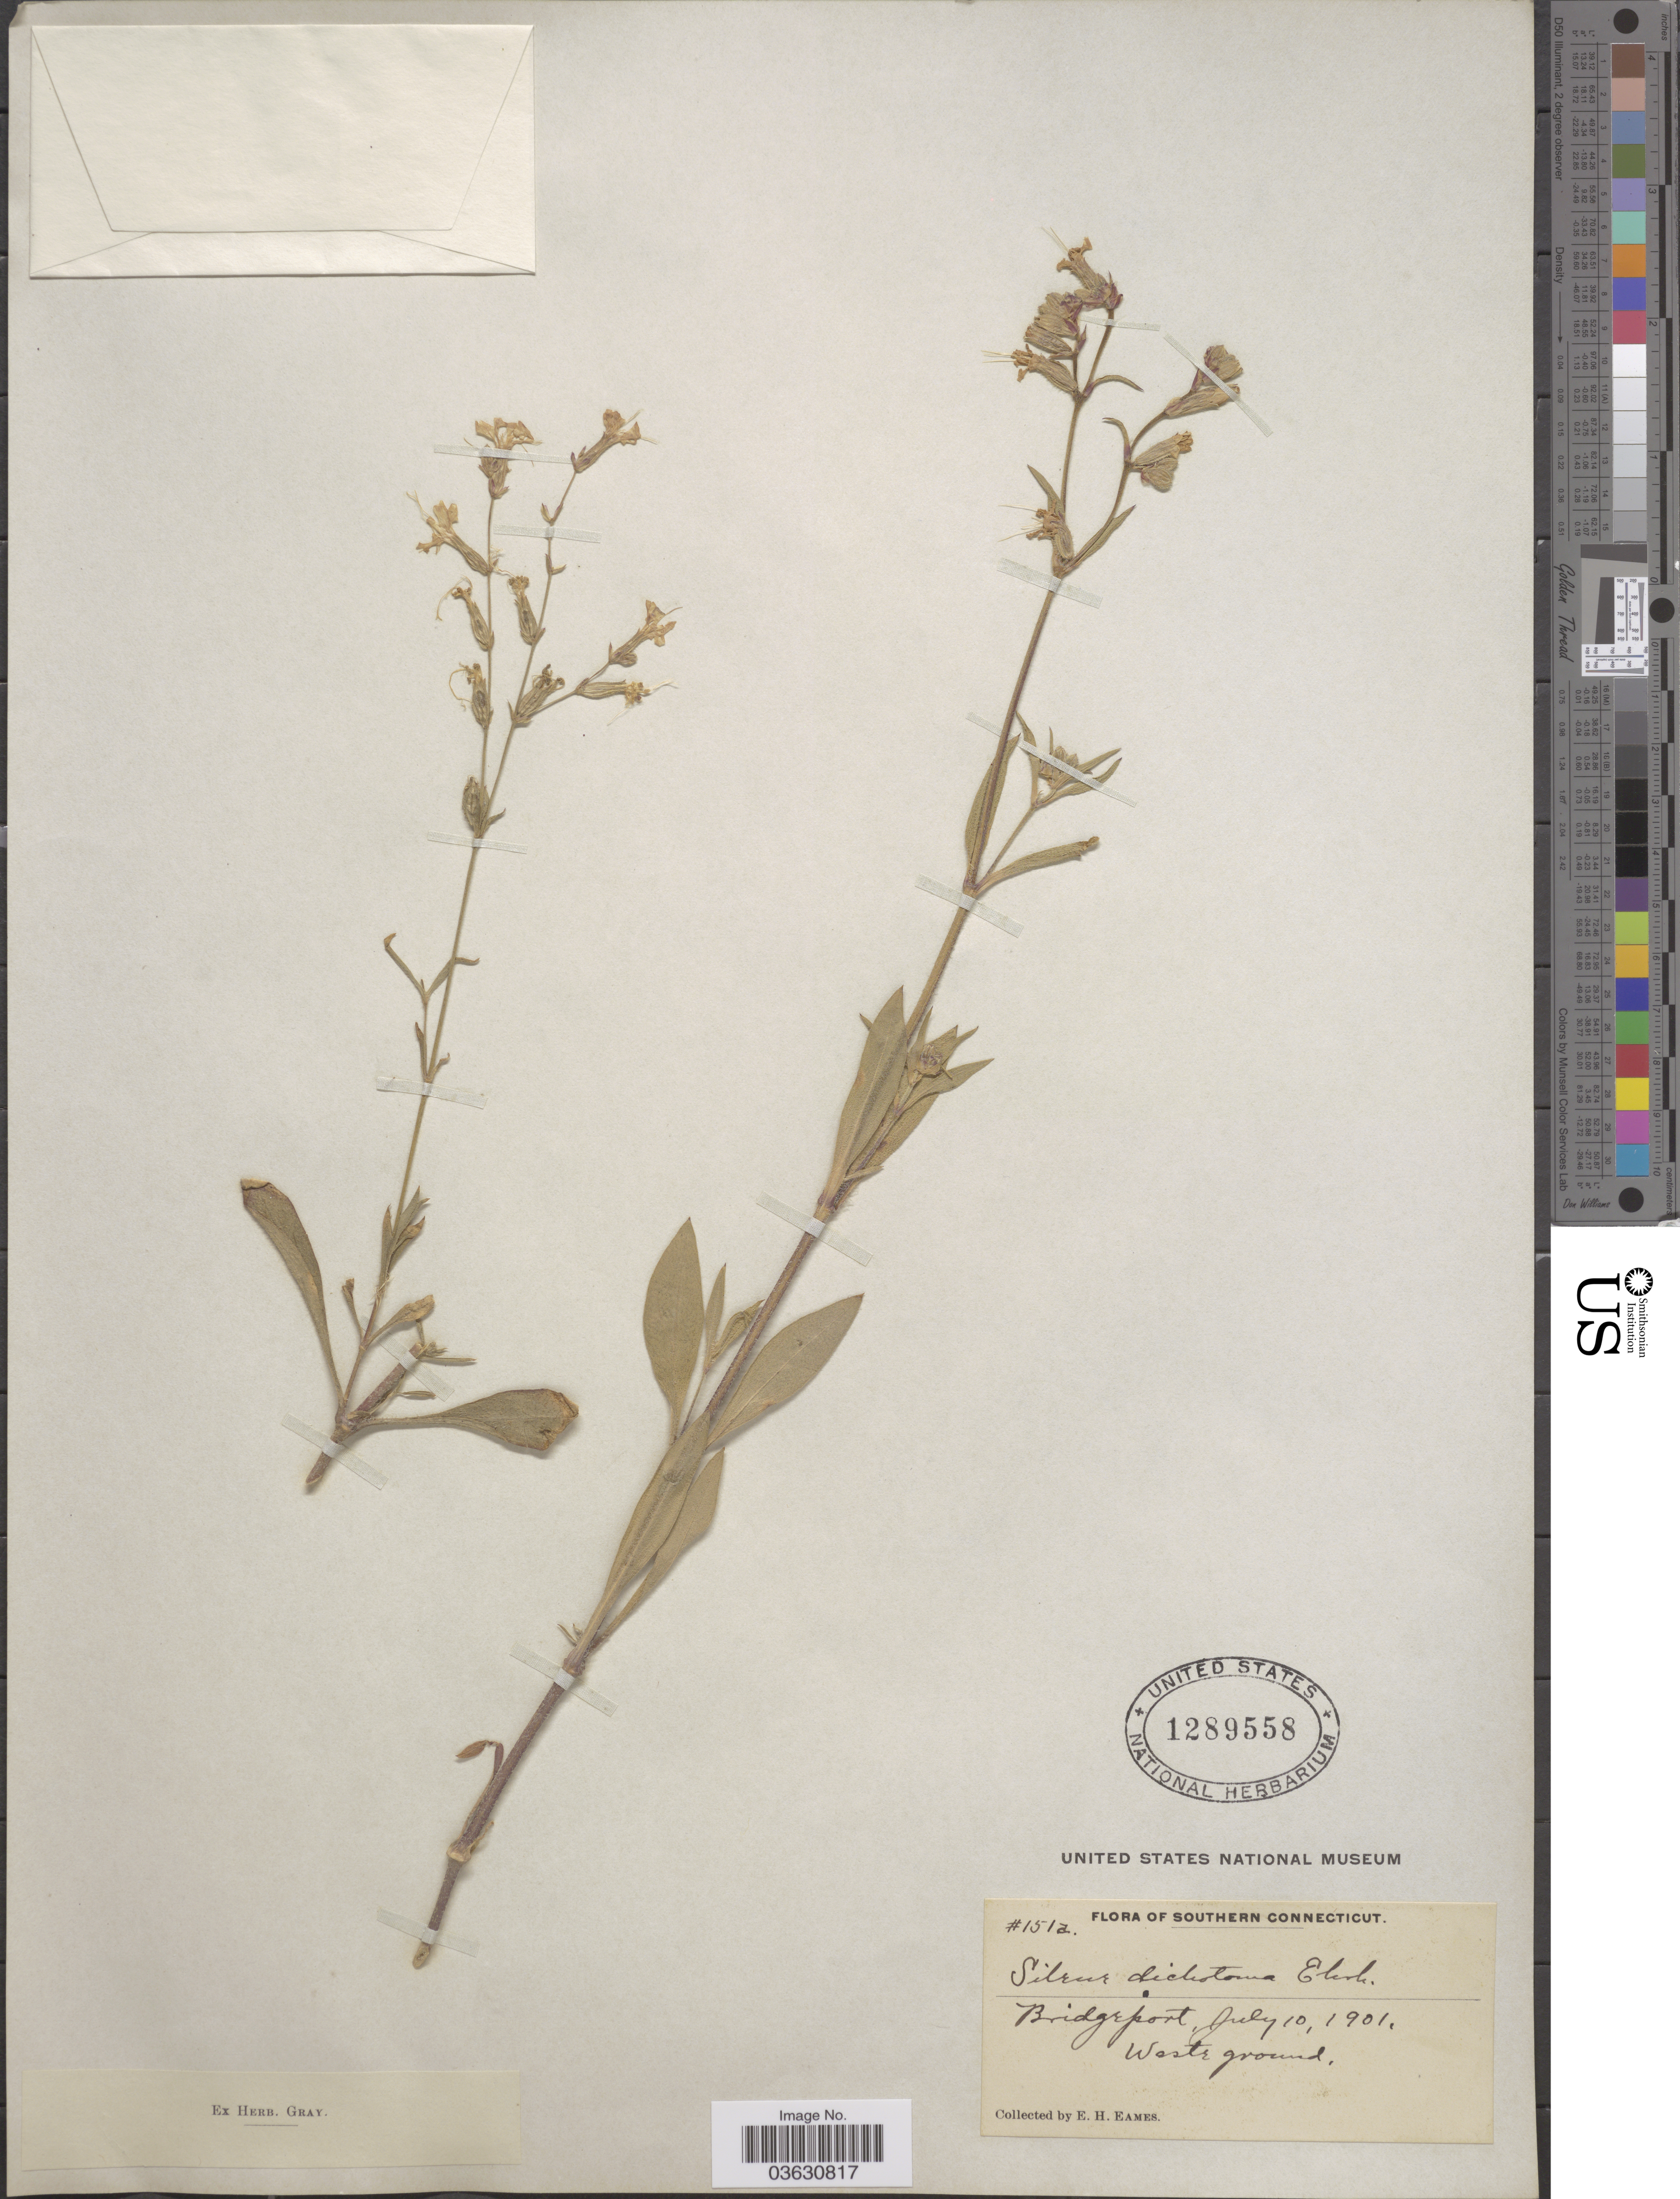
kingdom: Plantae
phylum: Tracheophyta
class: Magnoliopsida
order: Caryophyllales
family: Caryophyllaceae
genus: Silene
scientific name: Silene dichotoma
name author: Ehrh.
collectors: E. H. Eames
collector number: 1512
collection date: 1901-07-10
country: United States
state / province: Connecticut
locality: Southern Connecticut. Bridgeport.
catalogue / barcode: US 1289558